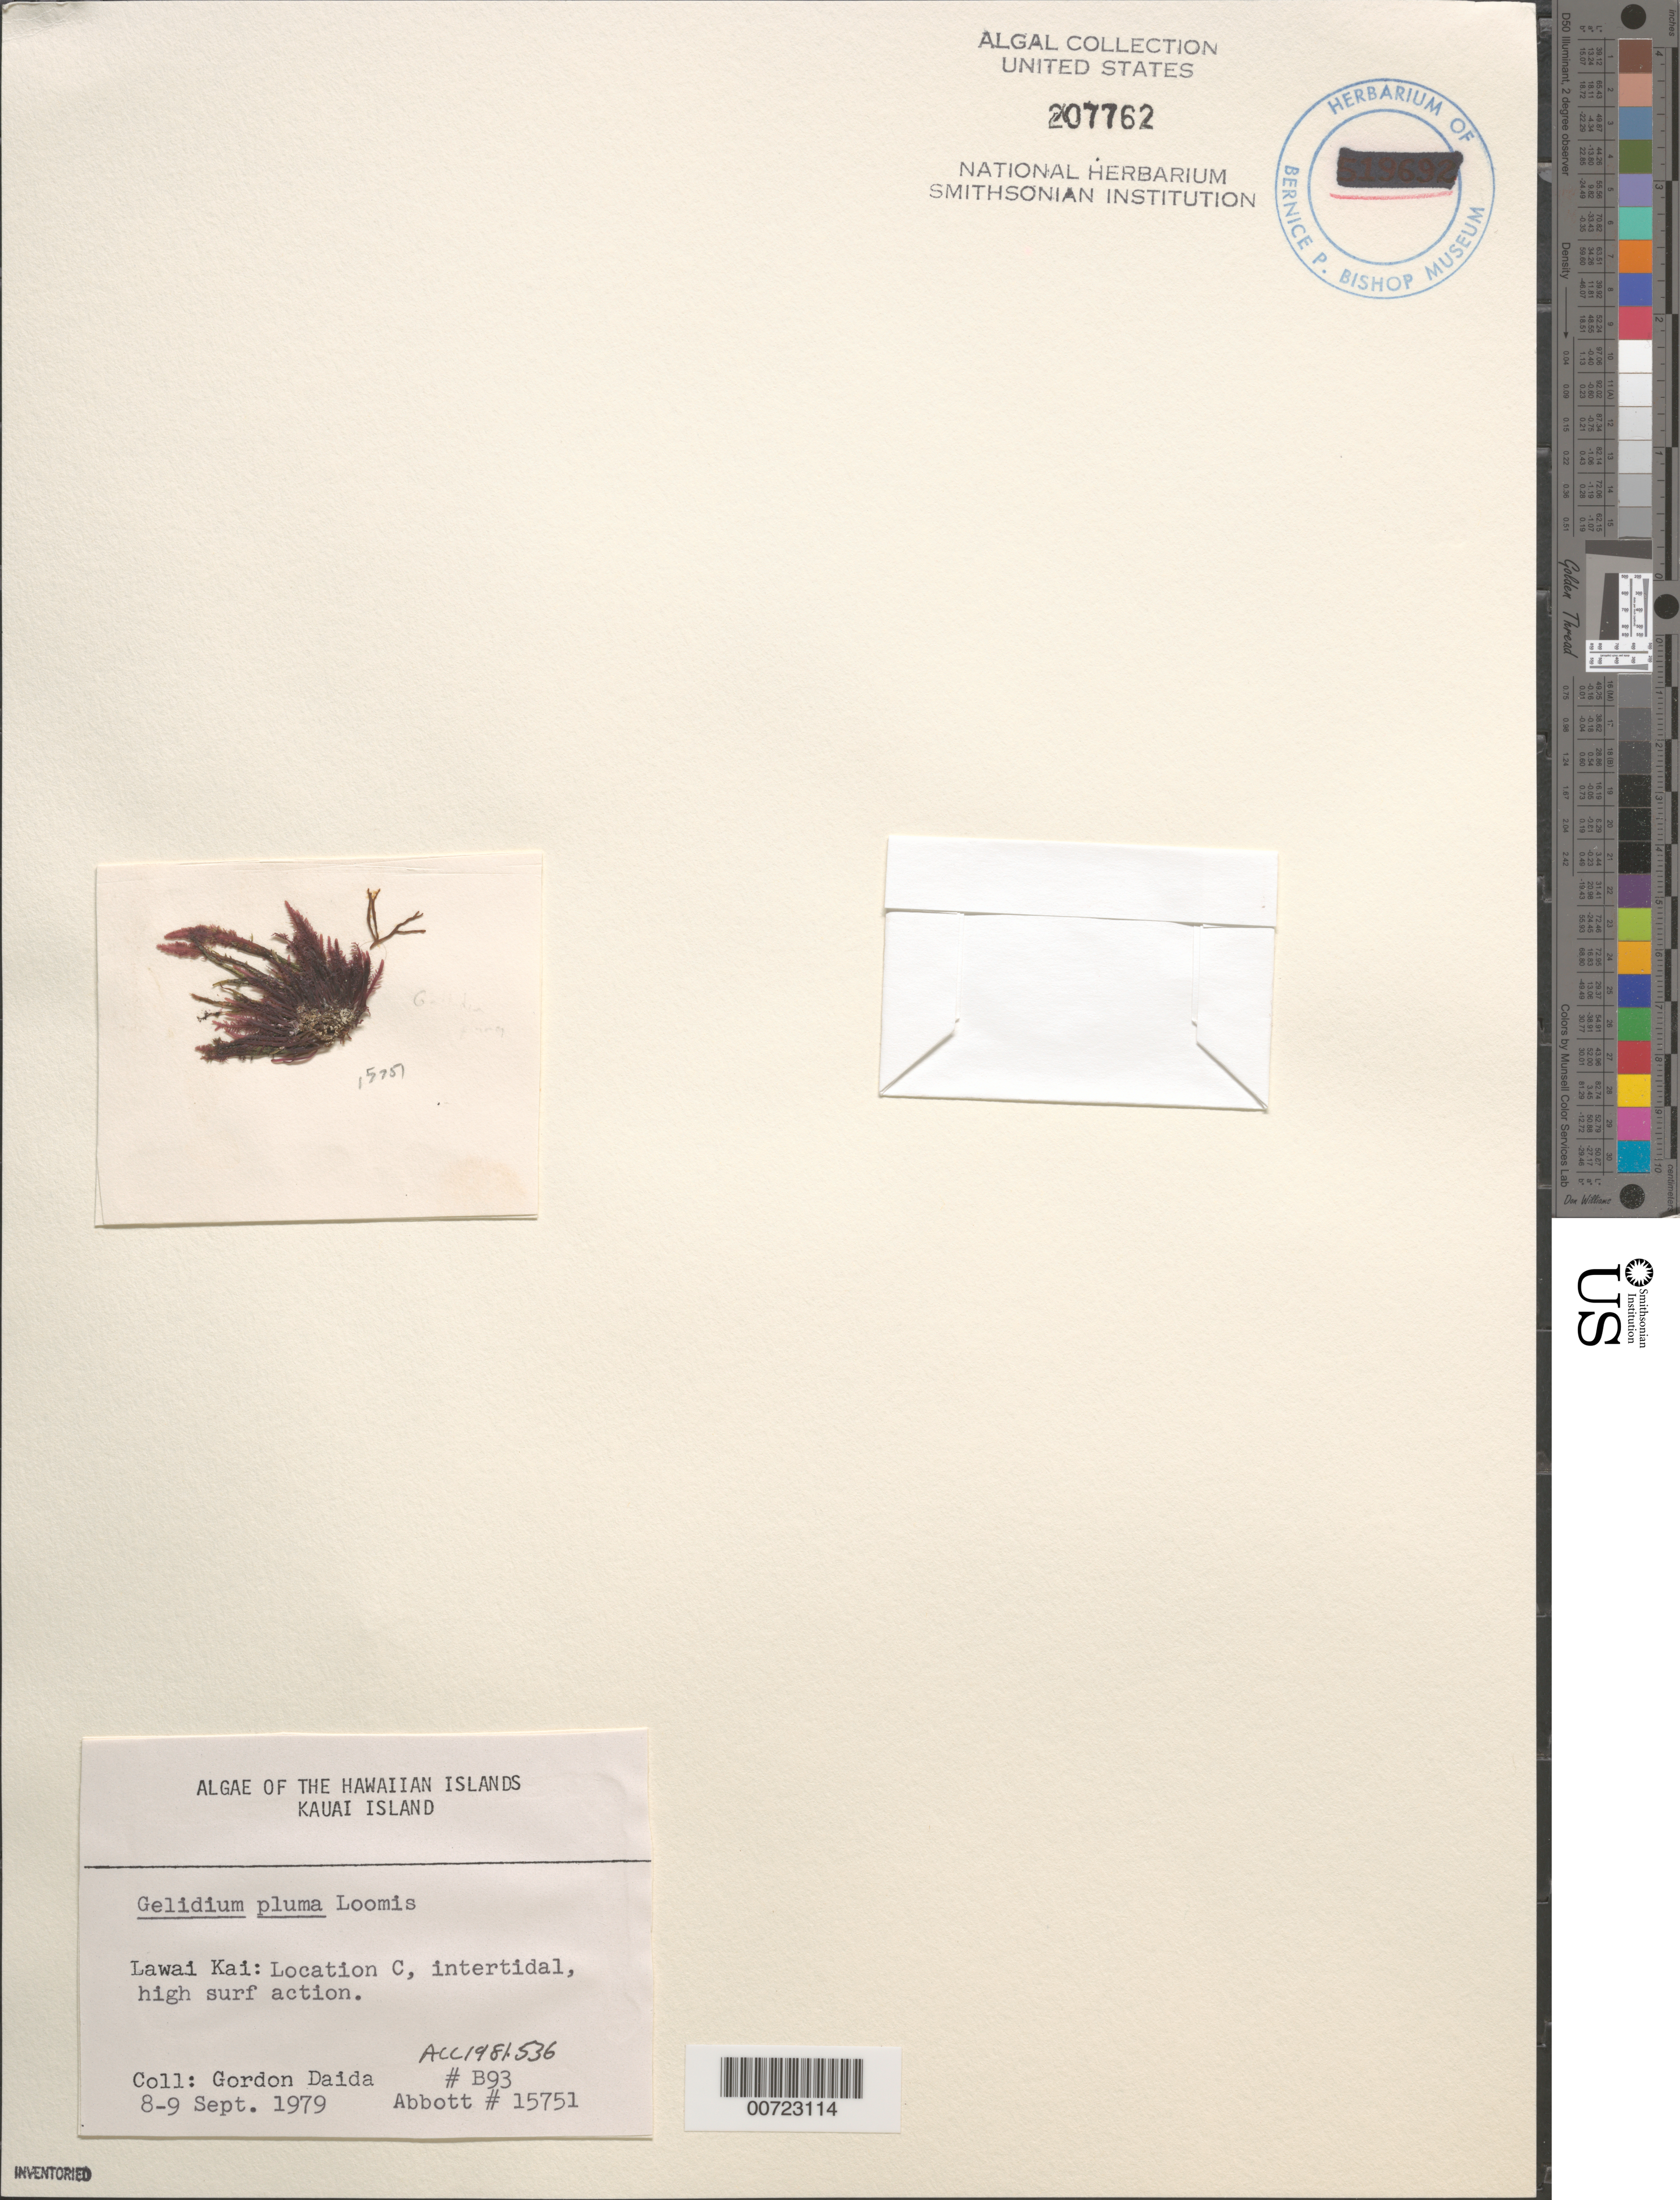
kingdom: Plantae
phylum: Rhodophyta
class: Florideophyceae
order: Gelidiales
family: Gelidiaceae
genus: Gelidium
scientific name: Gelidium pluma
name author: Bornet ex N.H. Loomis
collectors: G. Daida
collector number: B93 & IAA 15751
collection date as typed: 08 Sep 1979 to 09 Sep 1979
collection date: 1979-09-08/1979-09-09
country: United States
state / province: Hawaii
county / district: Kauai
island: Kaua'i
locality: Lawai Kai, Location C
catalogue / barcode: US 207762